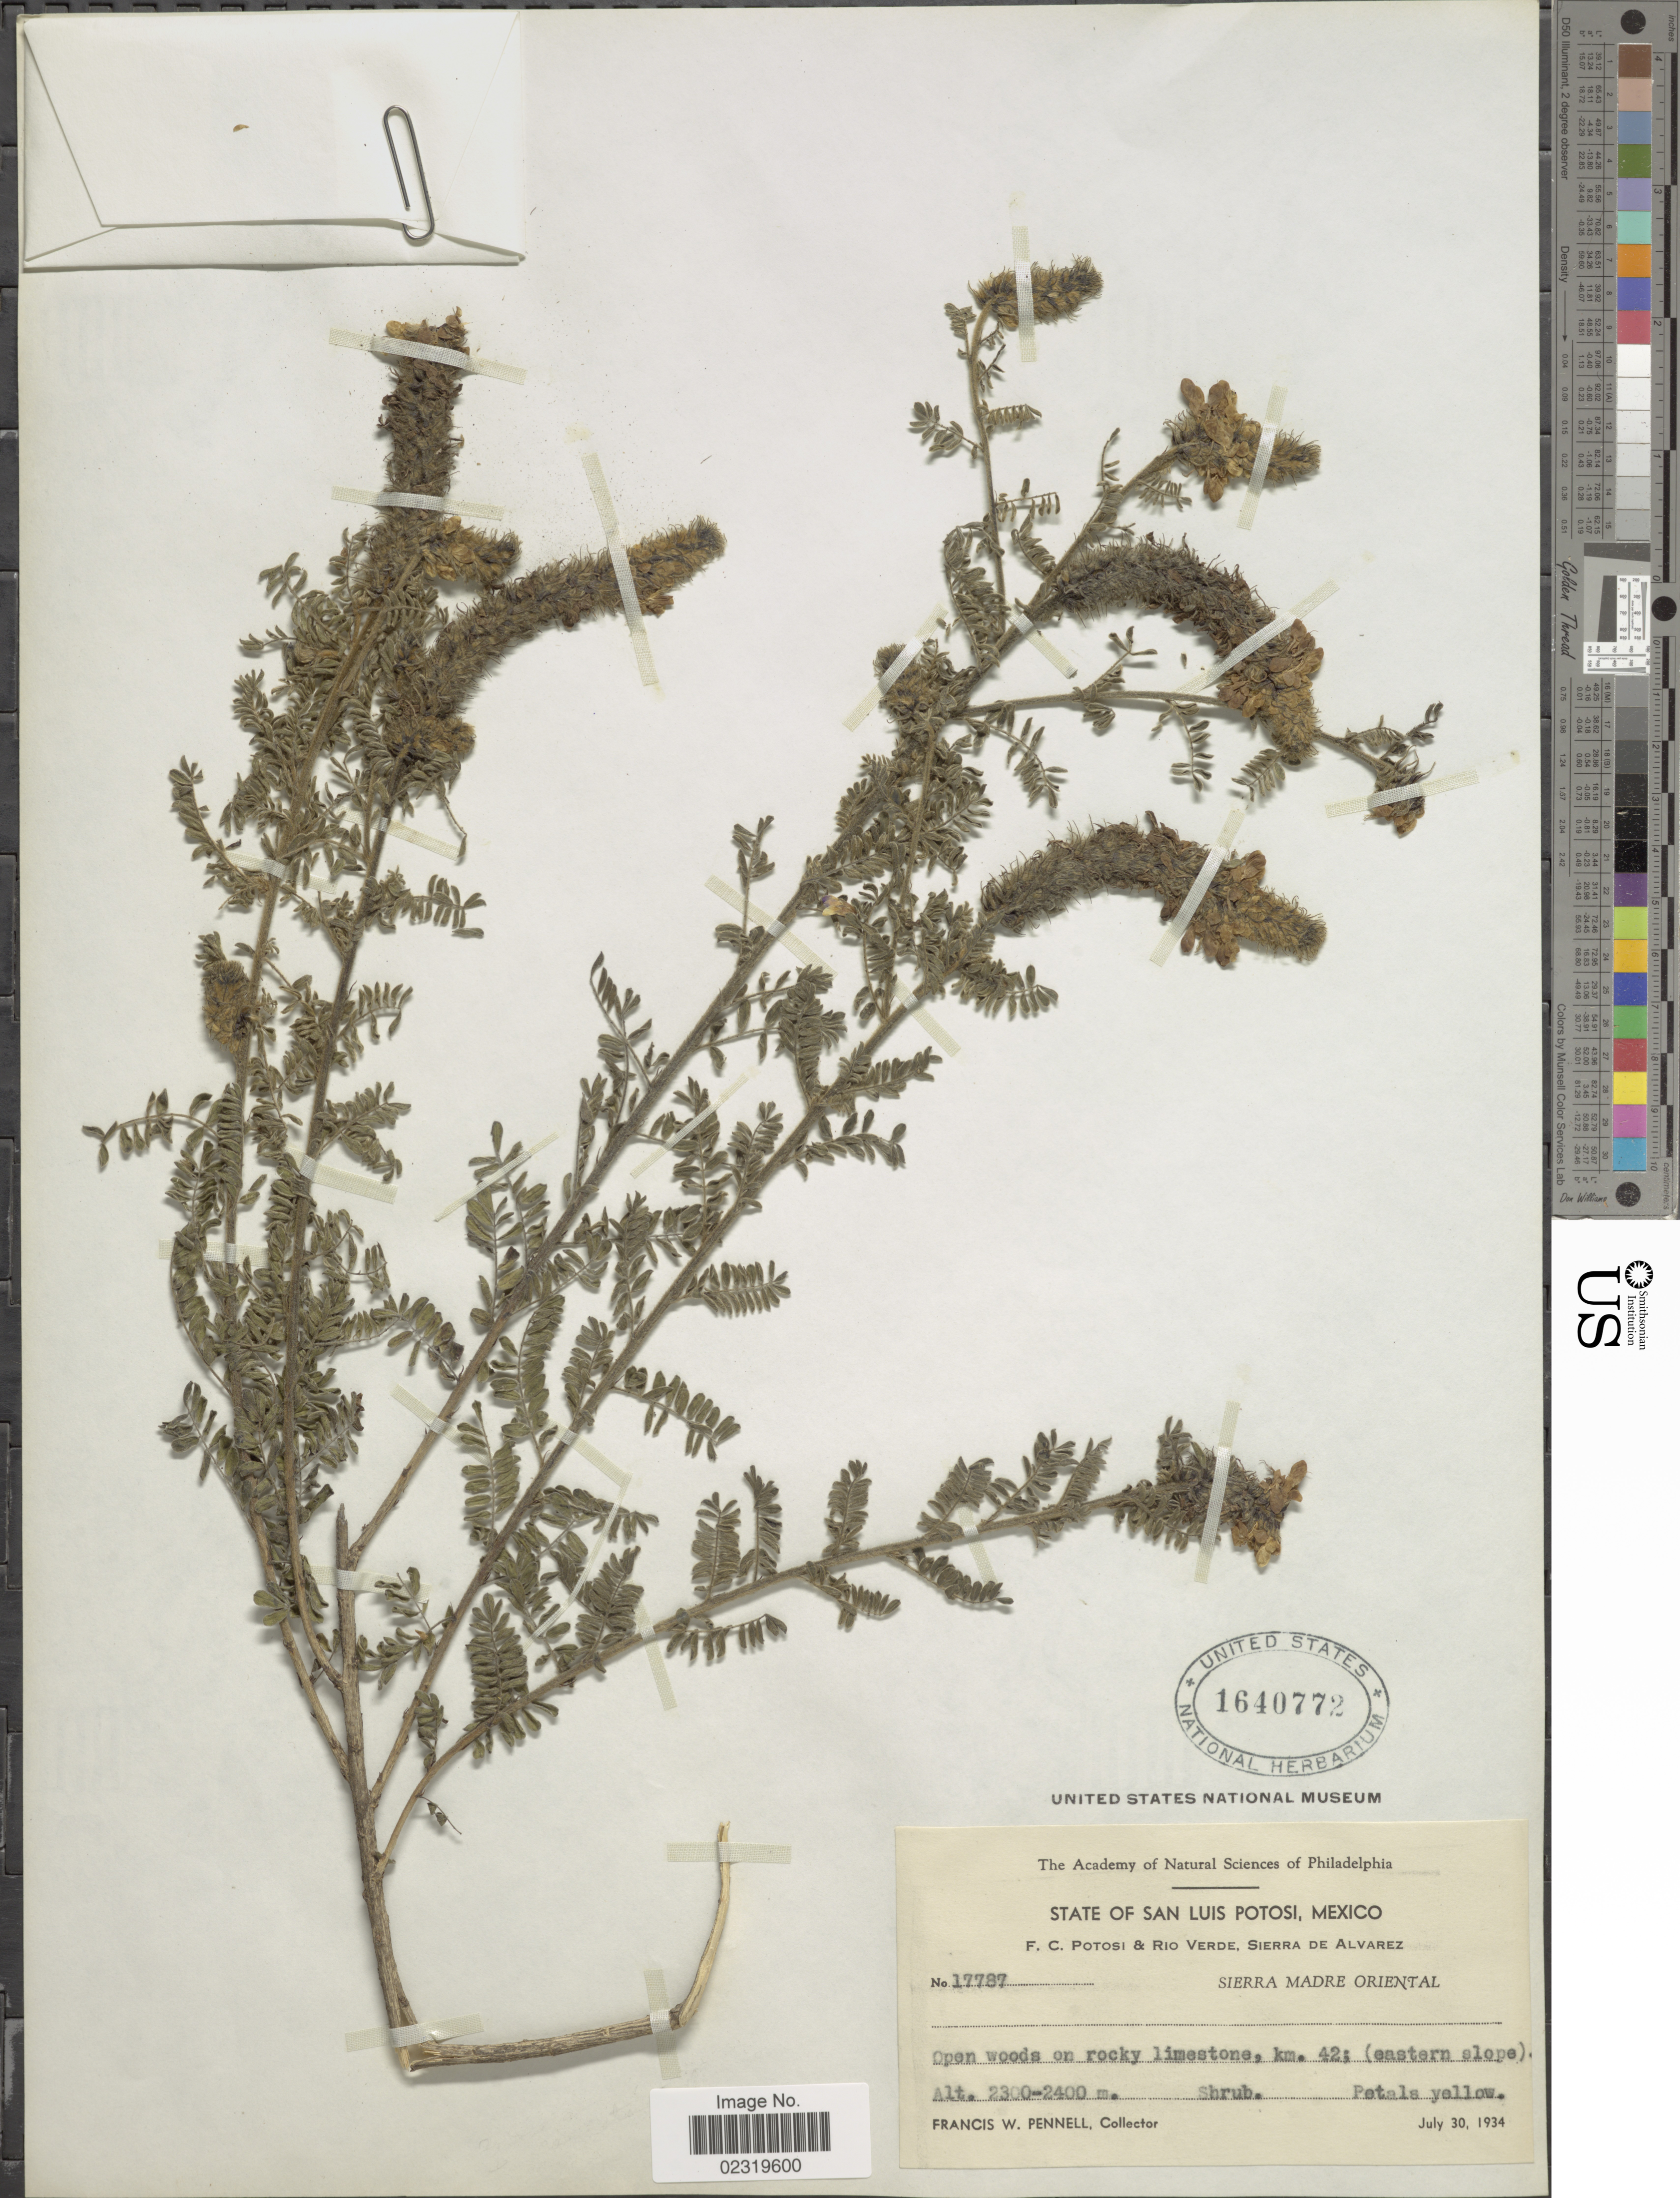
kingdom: Plantae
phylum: Tracheophyta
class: Magnoliopsida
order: Fabales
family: Fabaceae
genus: Dalea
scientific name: Dalea lutea var. lutea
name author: (Cav.) Willd.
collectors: F. W. Pennell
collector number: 17787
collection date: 1934-07-30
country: Mexico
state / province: San Luis Potosí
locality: F. C. Potosi & Rio Verde, Sierra de Alvarez, Sierra Madre Oriental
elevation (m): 2300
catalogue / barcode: US 1640772